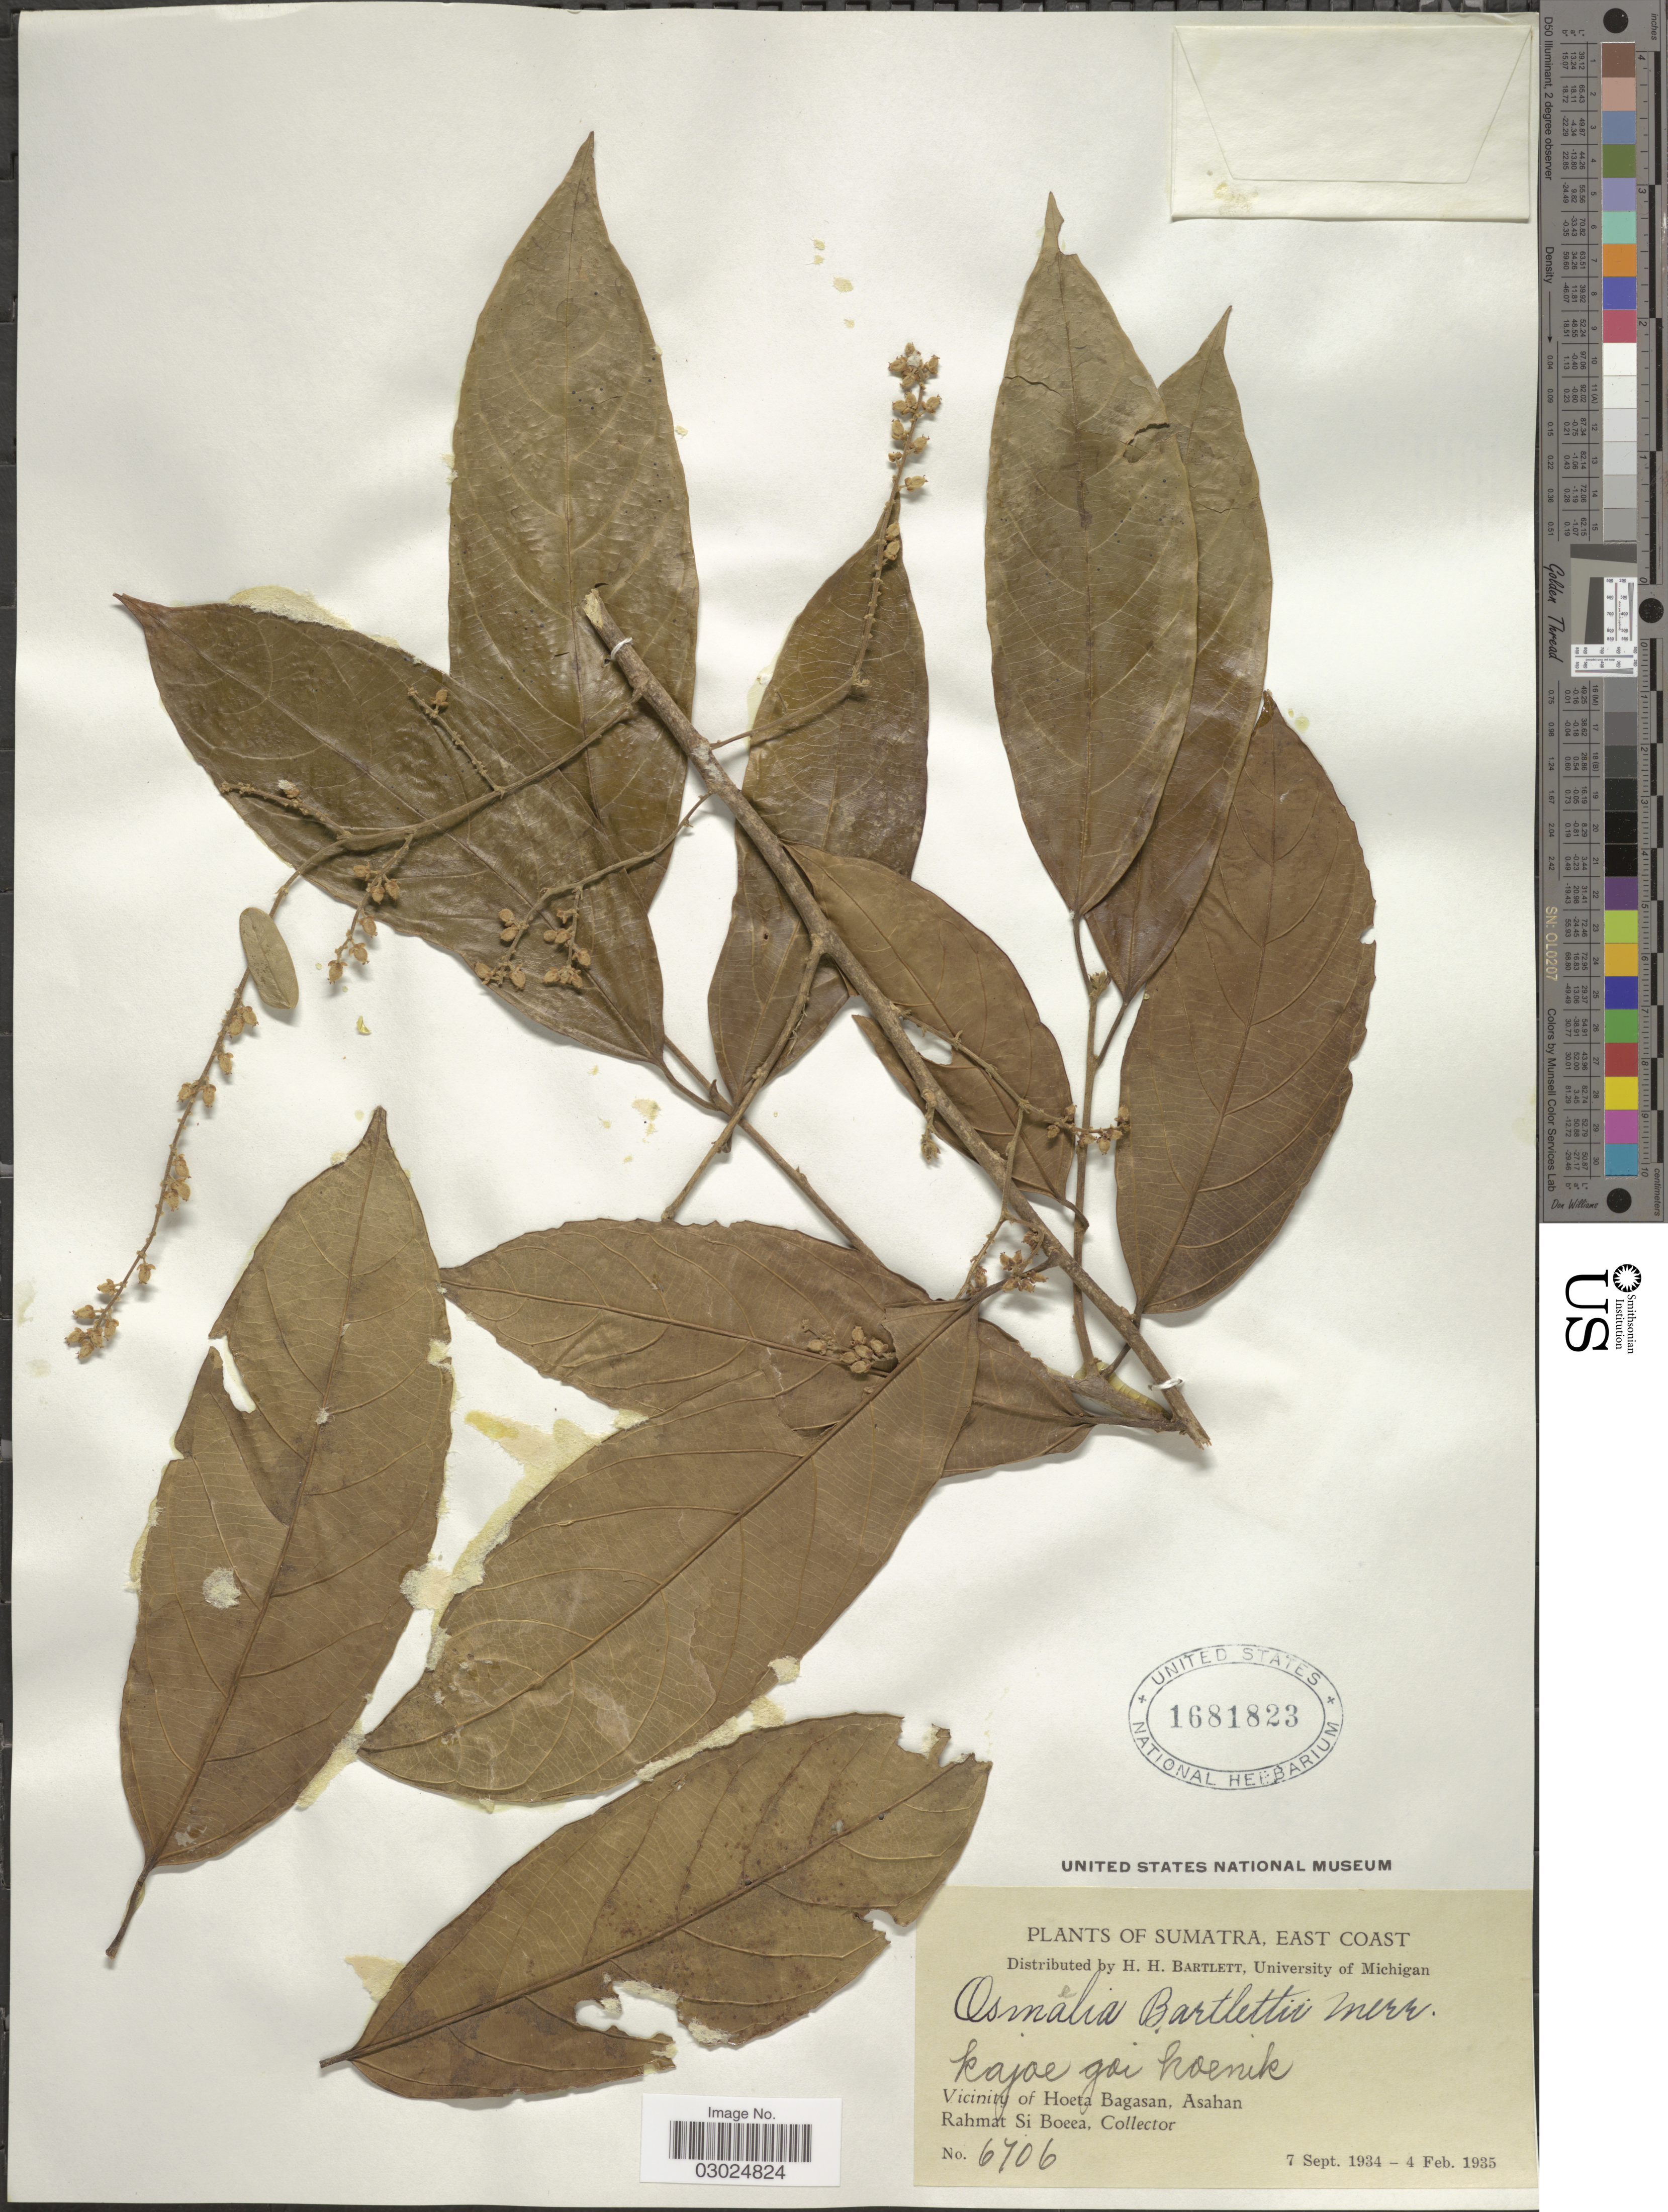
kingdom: Plantae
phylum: Tracheophyta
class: Magnoliopsida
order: Malpighiales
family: Salicaceae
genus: Osmelia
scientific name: Osmelia bartlettii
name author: Merr.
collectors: Rahmat Si Boeea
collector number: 6706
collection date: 1934-09-07/1935-02-04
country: Indonesia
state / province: Sumatra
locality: East Coast, Vicinity of Hoeta Bagasan, Asahan.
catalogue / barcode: US 1681823